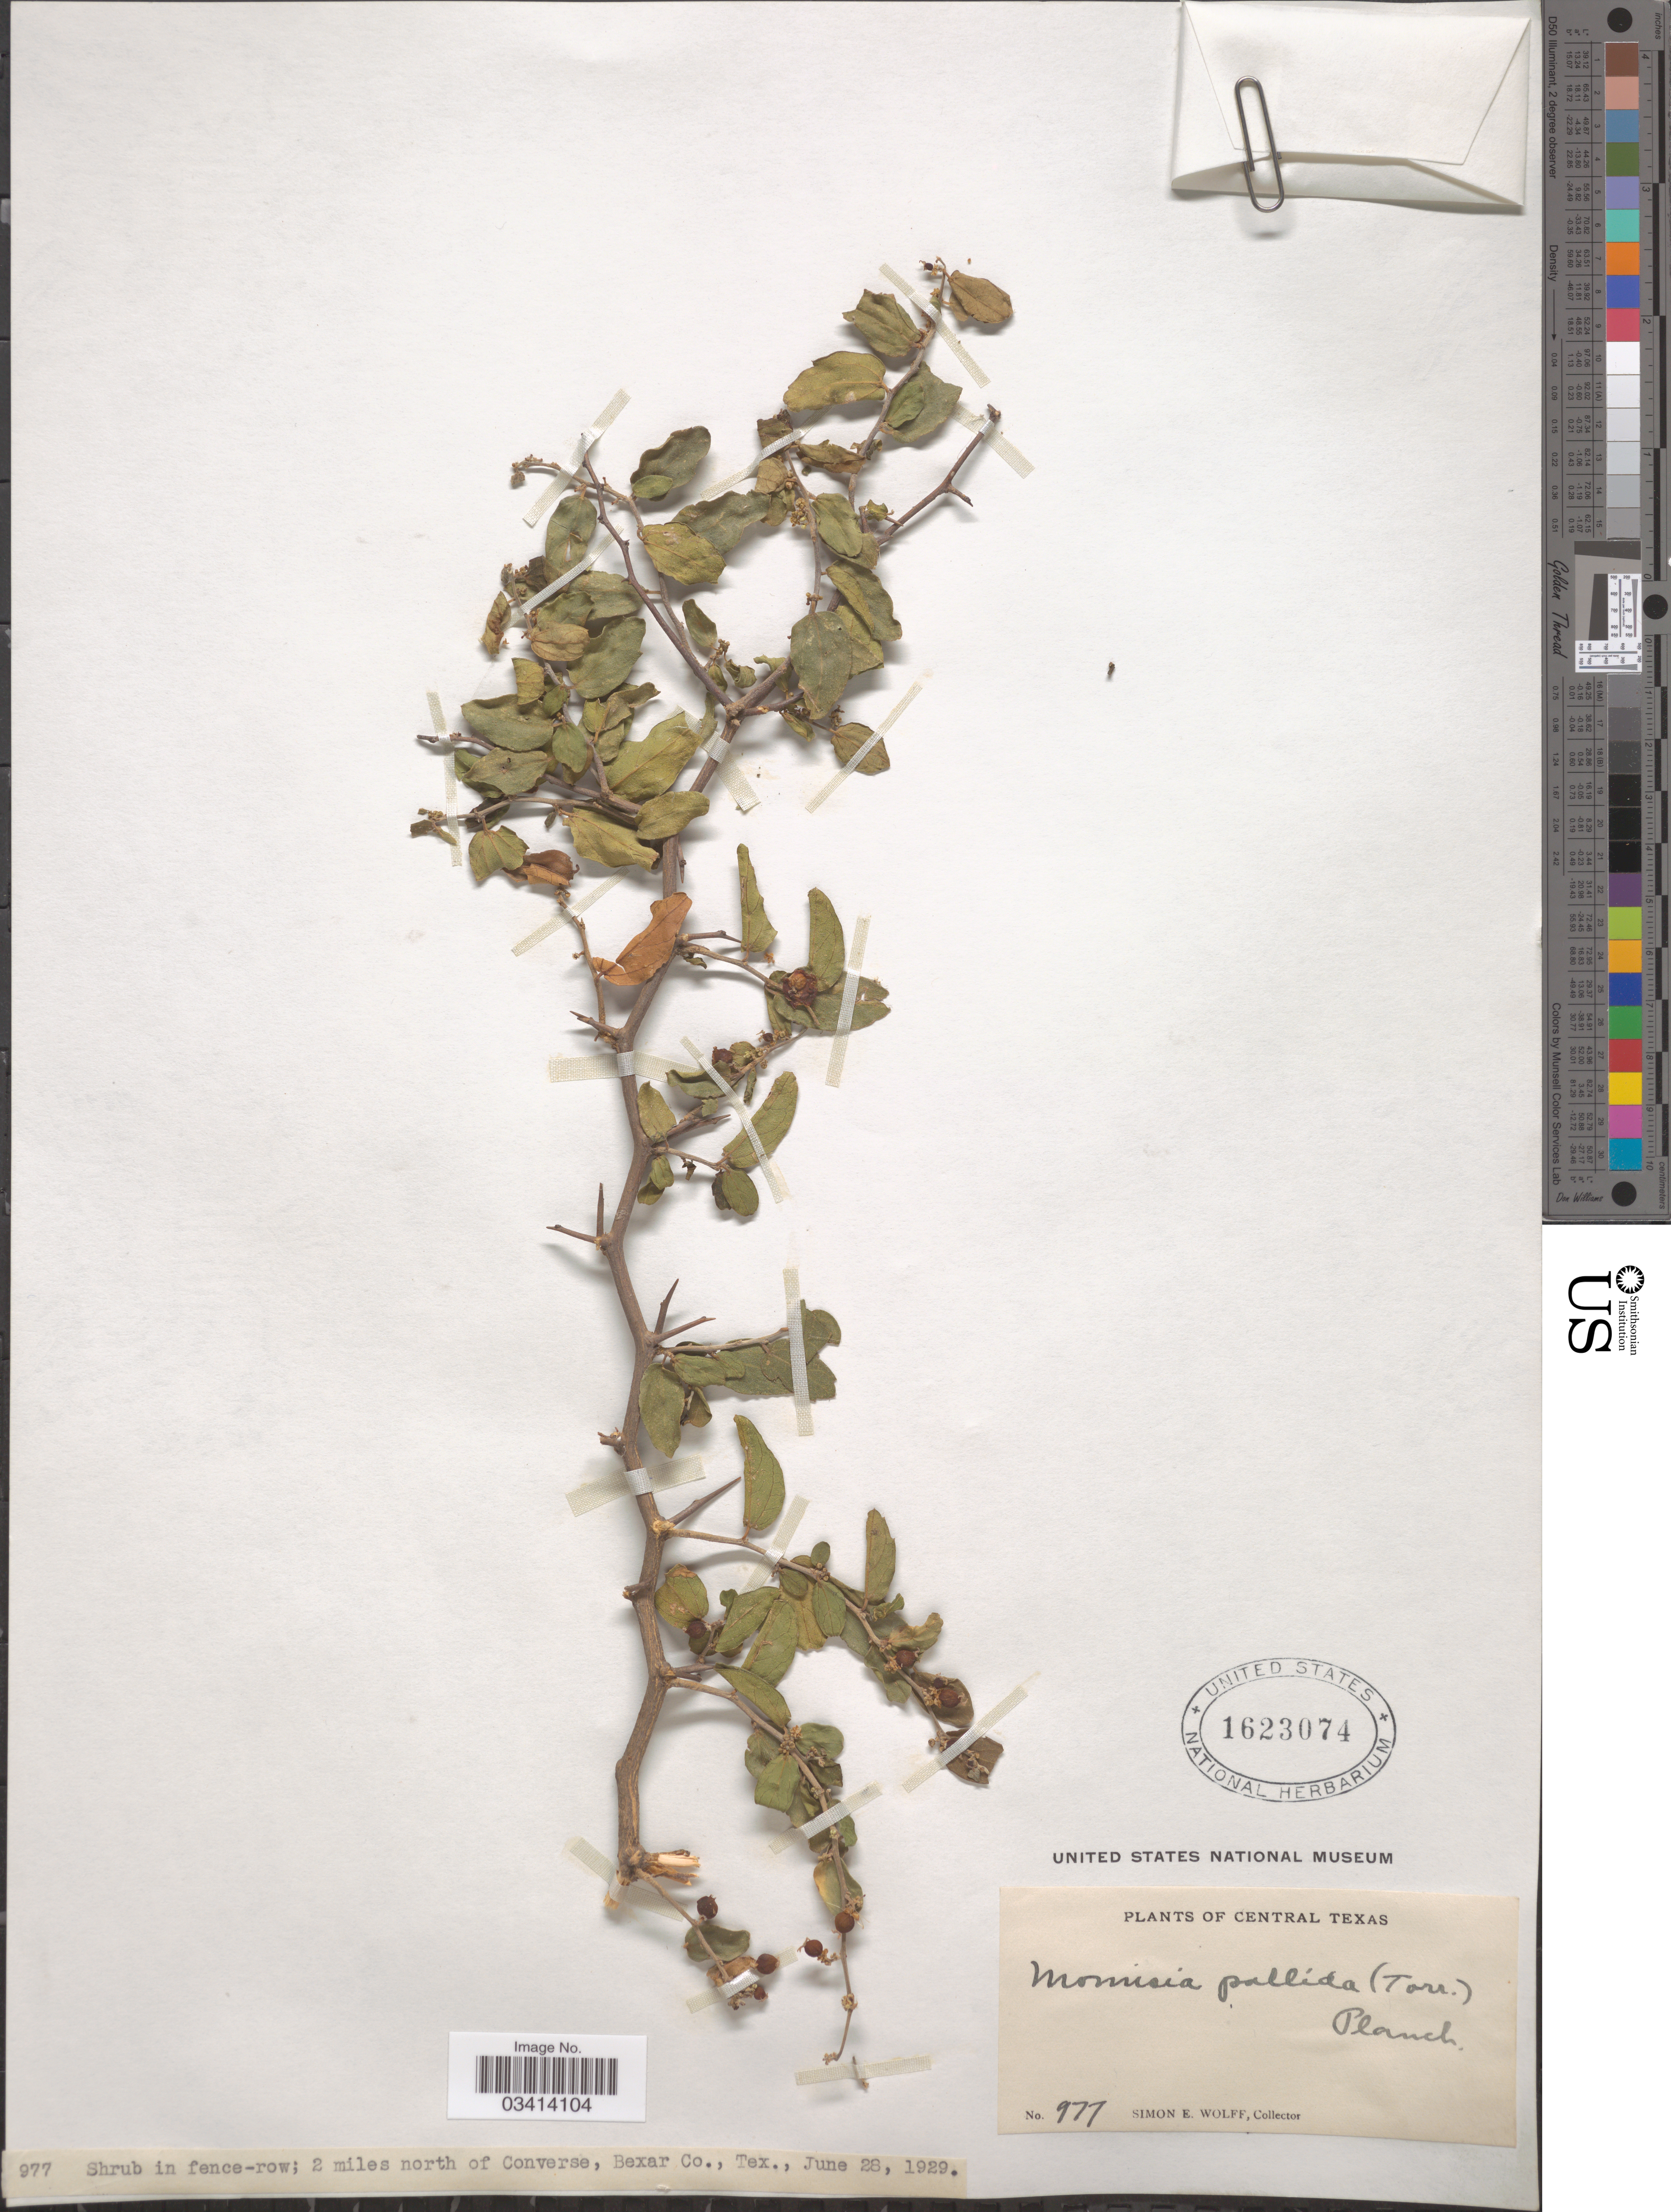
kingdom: Plantae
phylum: Tracheophyta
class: Magnoliopsida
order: Rosales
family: Cannabaceae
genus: Celtis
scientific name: Celtis pallida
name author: Torr. in Emory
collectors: S. E. Wolff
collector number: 977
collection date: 1929-06-28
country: United States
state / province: Texas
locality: Central Texas. 2 miles north of Converse, Bexar Co.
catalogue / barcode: US 1623074